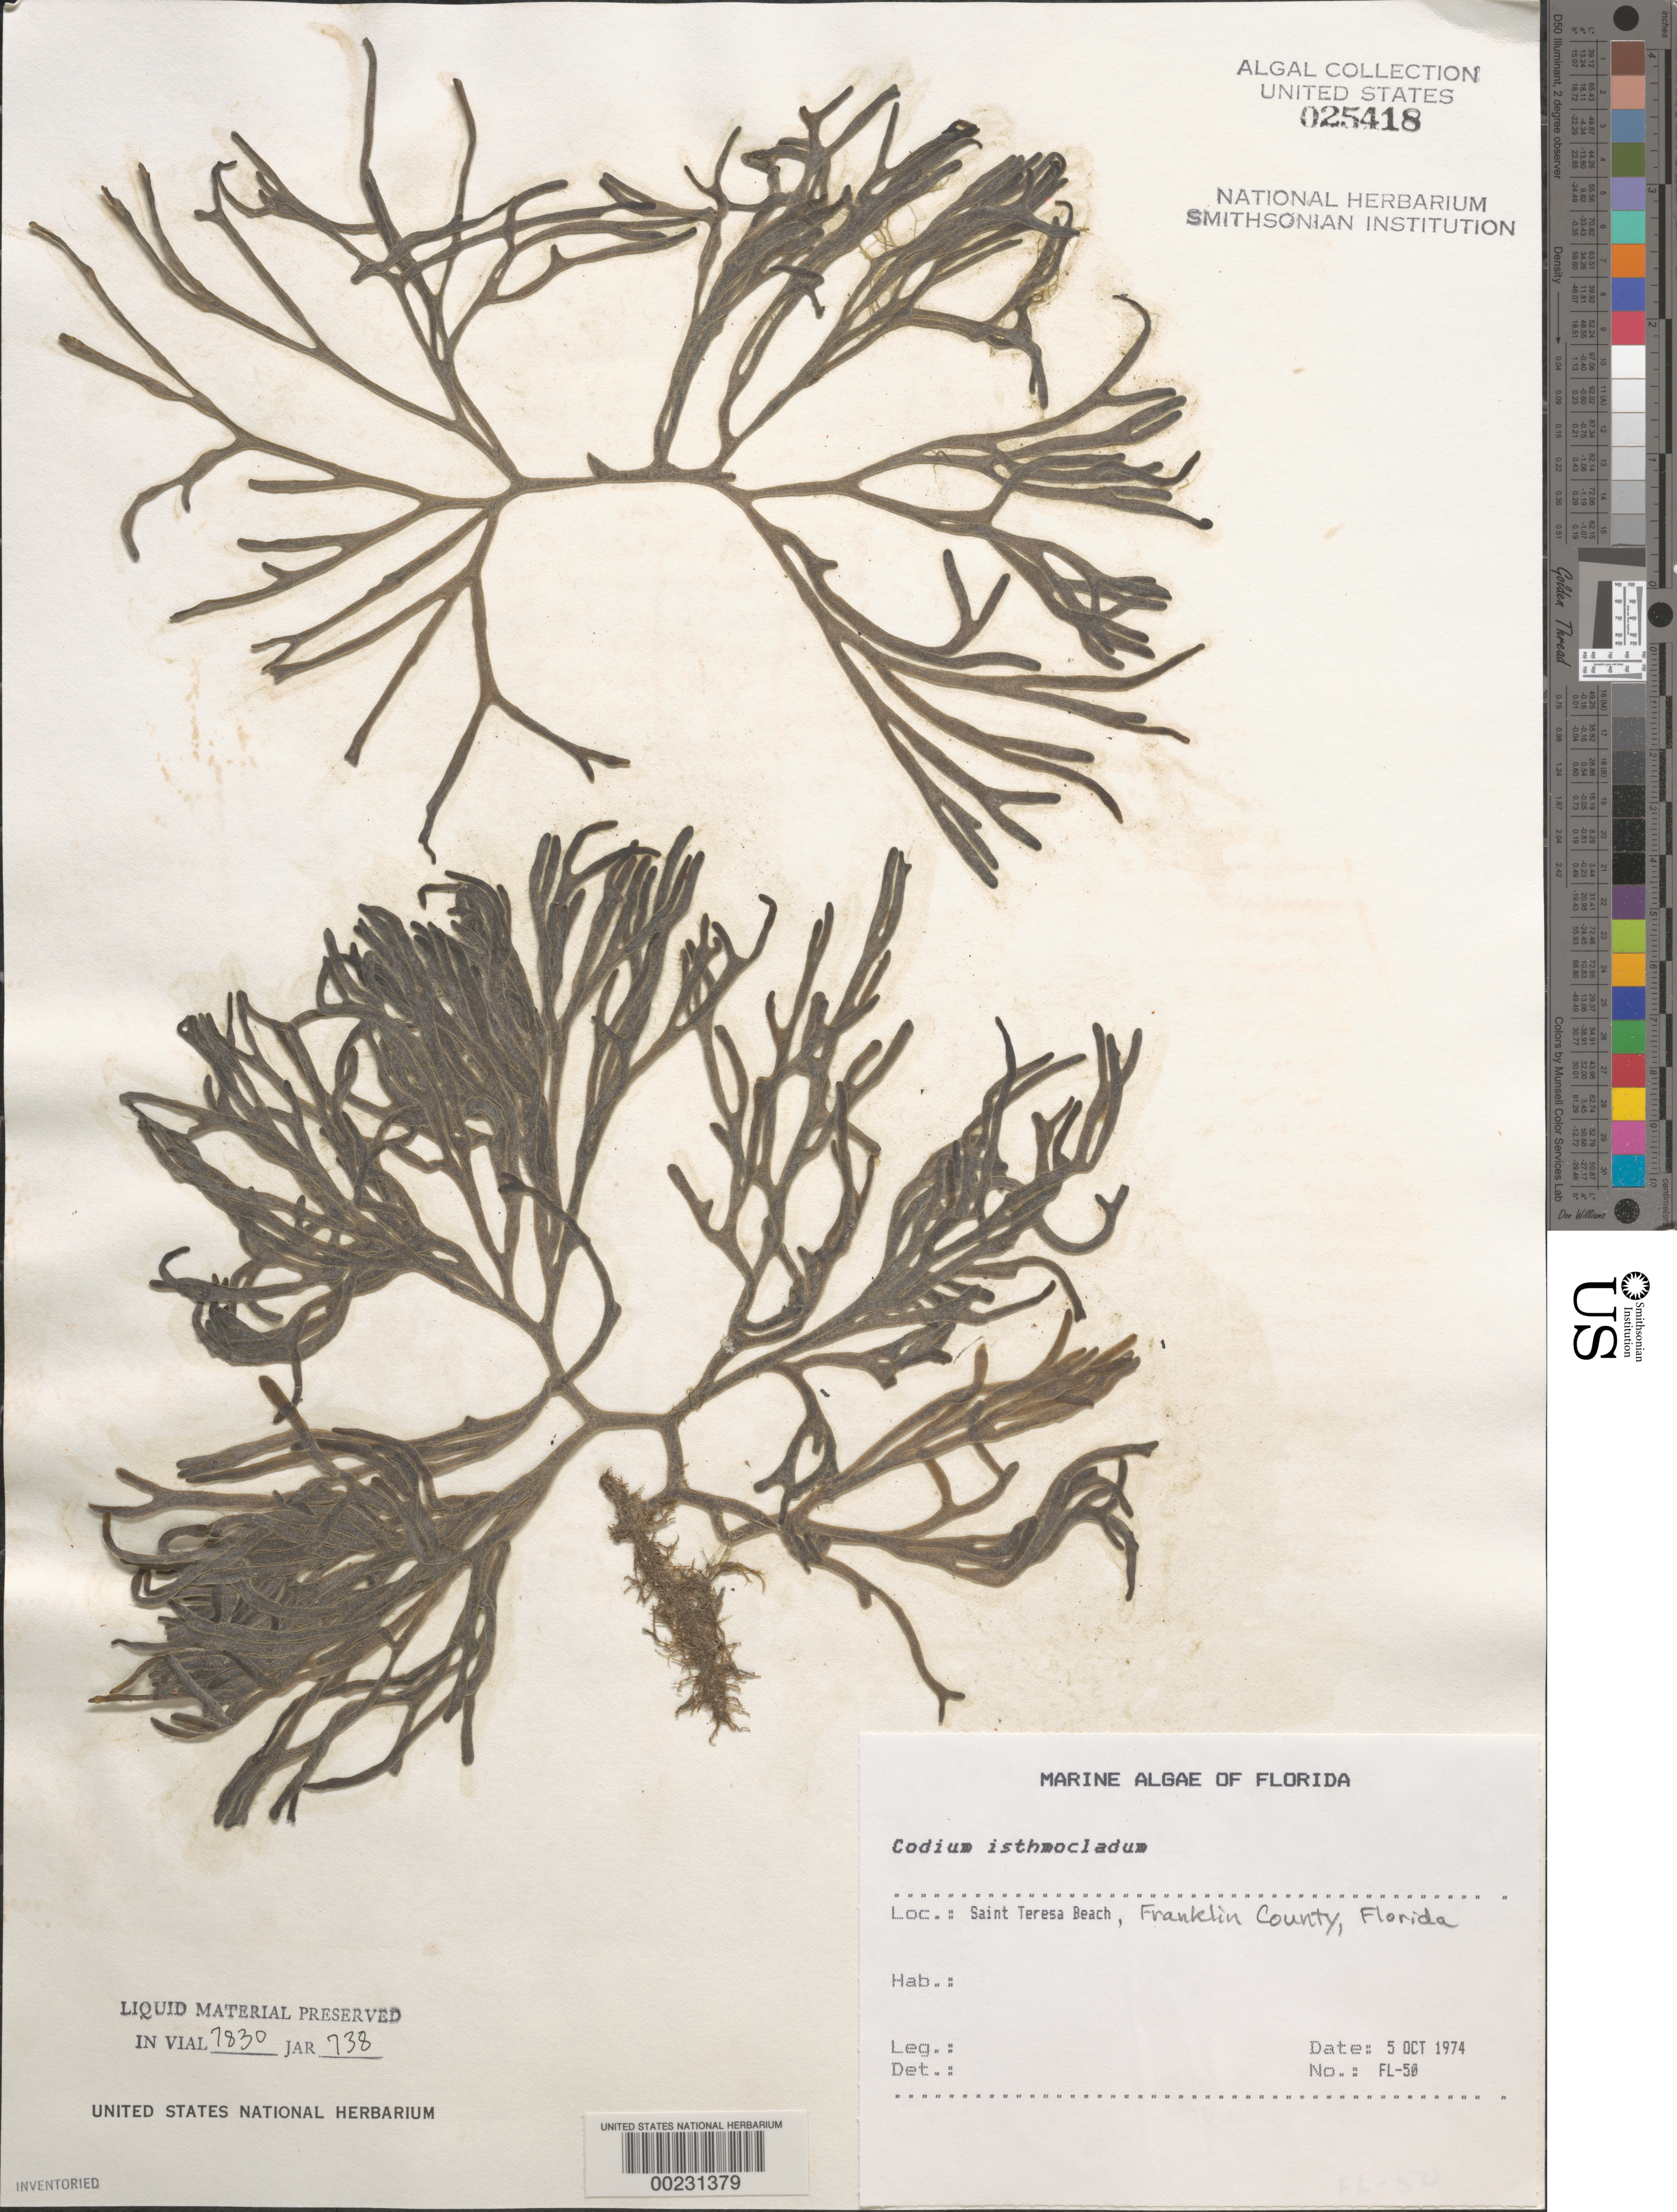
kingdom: Plantae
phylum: Chlorophyta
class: Ulvophyceae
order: Bryopsidales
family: Codiaceae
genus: Codium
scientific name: Codium isthmocladum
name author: Vickers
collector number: FL-50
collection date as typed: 05 Oct 1974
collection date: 1974-10-05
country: United States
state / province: Florida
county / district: Franklin County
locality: Saint Teresa Beach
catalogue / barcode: US 25418